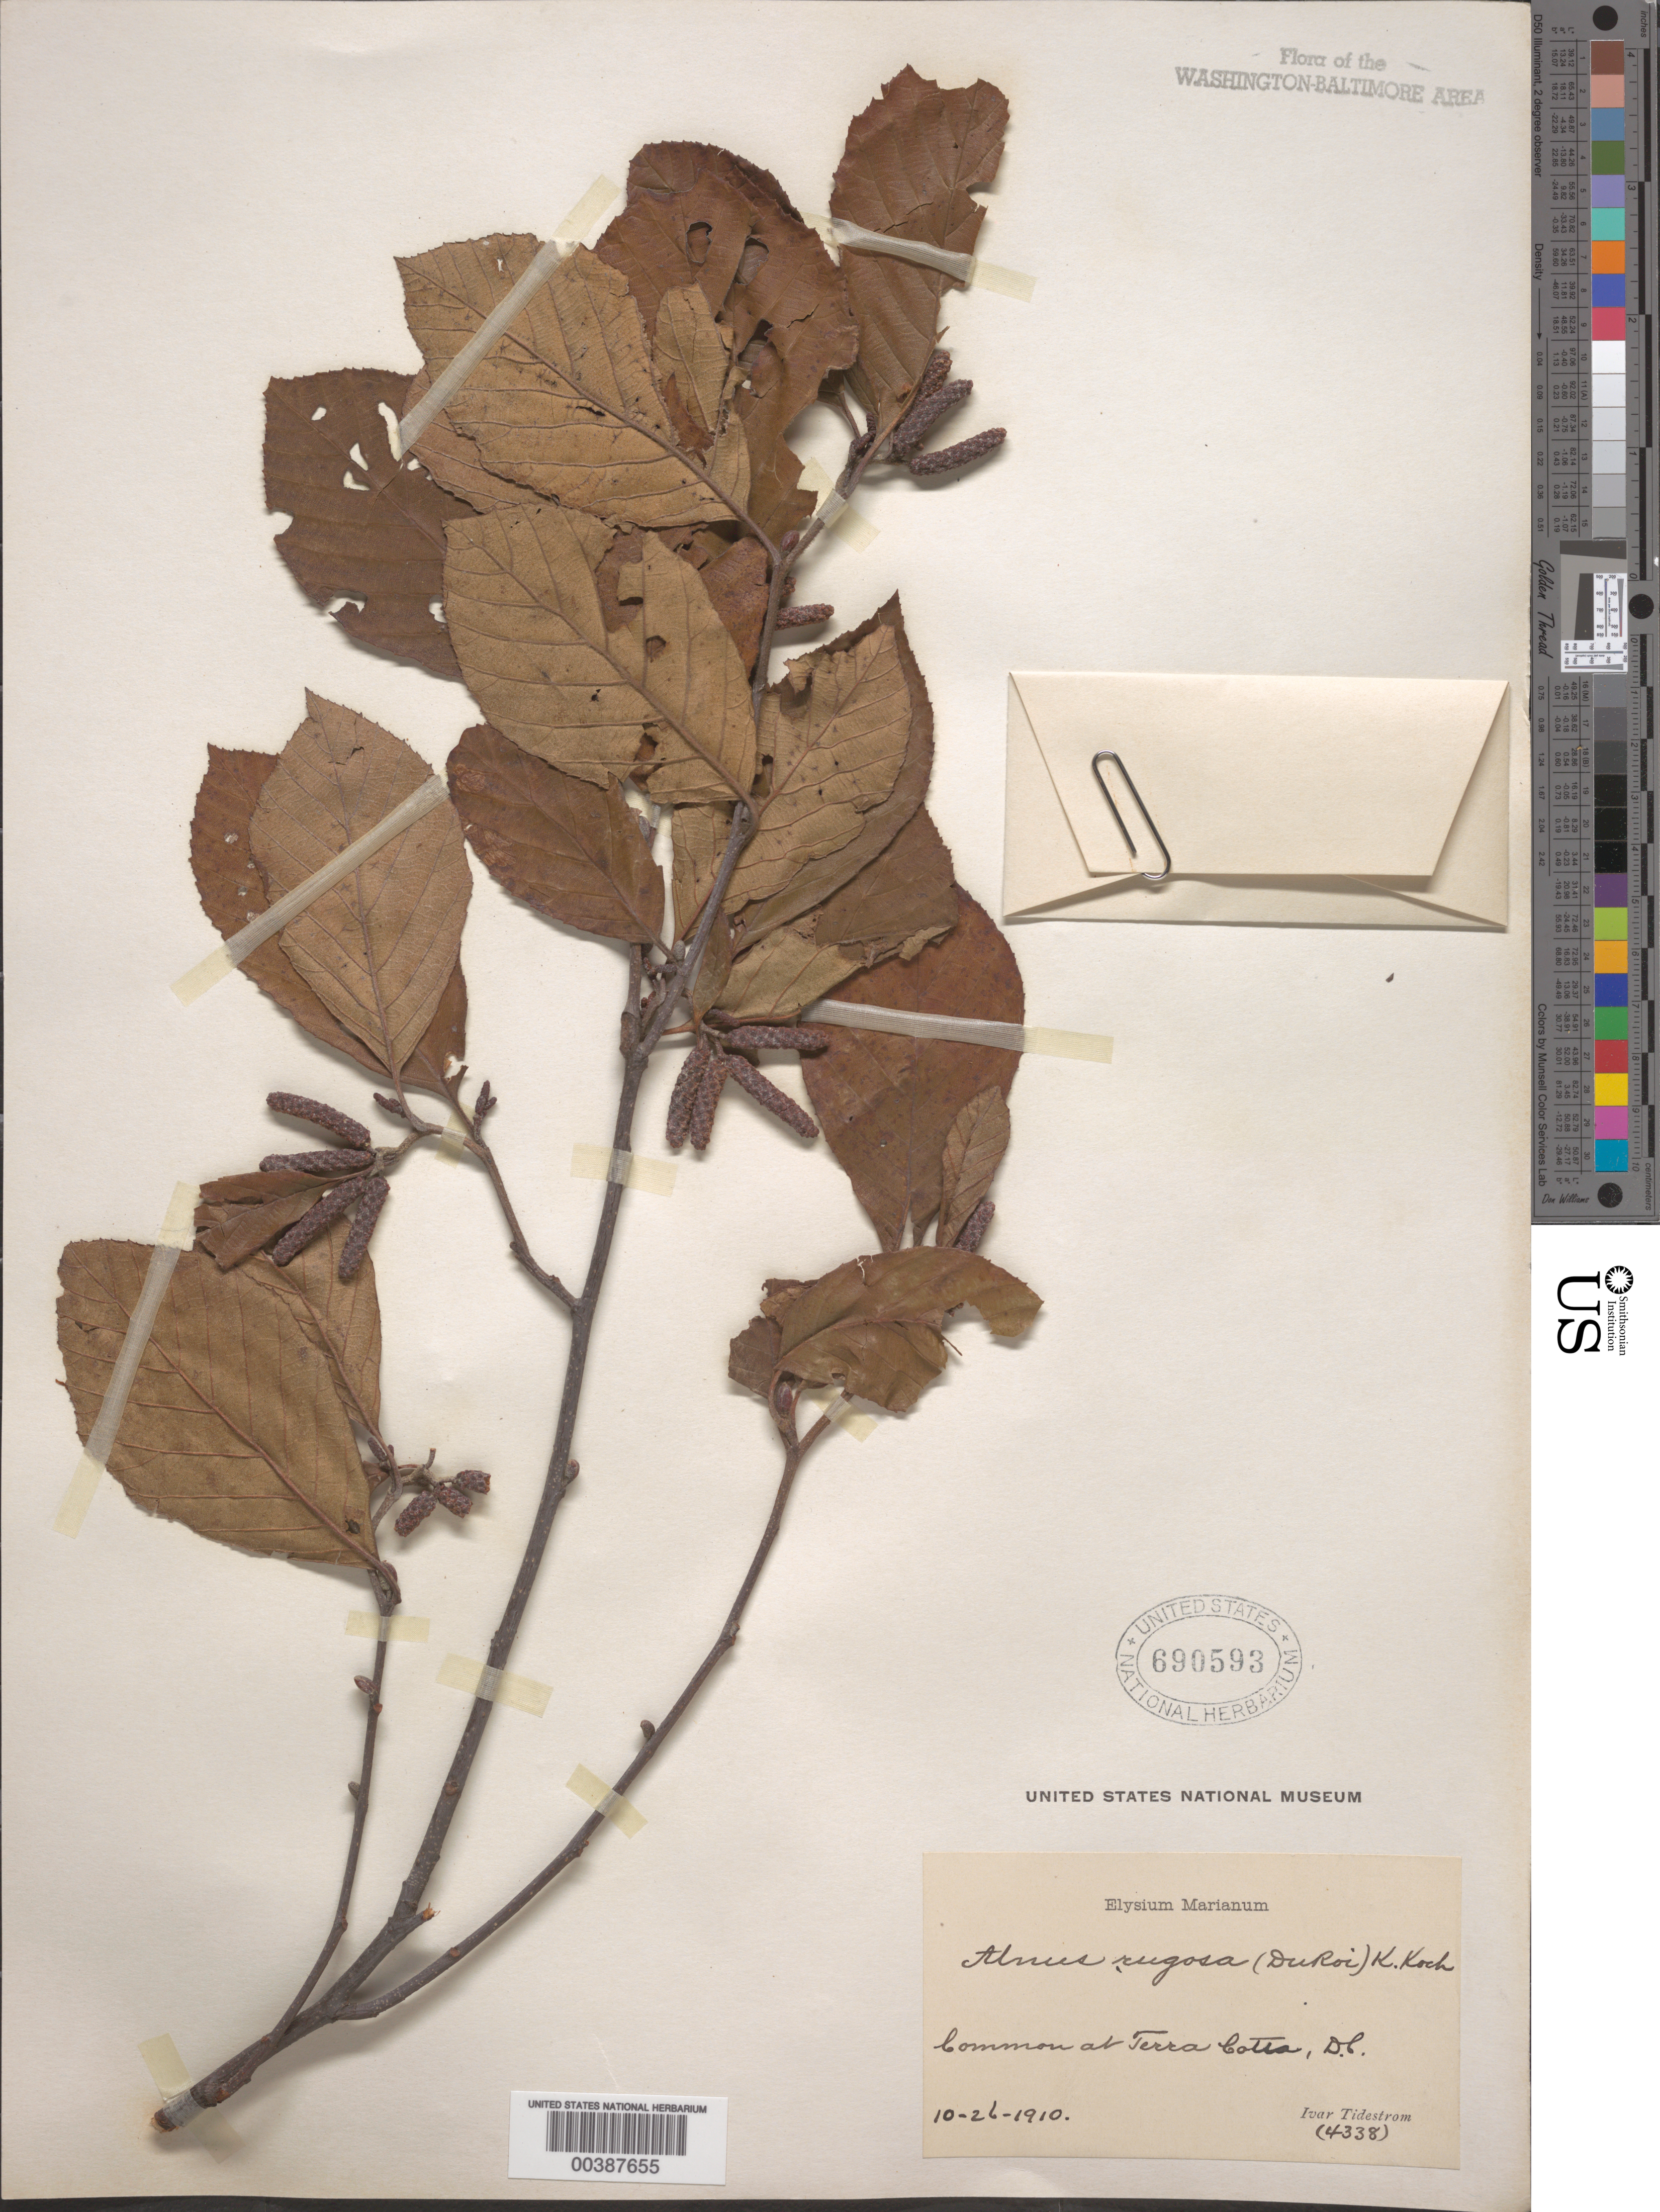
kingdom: Plantae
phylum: Tracheophyta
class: Magnoliopsida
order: Fagales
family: Betulaceae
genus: Alnus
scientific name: Alnus serrulata var. vulgaris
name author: Fernald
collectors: I. F. Tidestrom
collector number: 4338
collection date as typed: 26 Oct 1910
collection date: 1910-10-26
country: United States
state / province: District of Columbia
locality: Terra Cotta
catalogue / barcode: US 690593